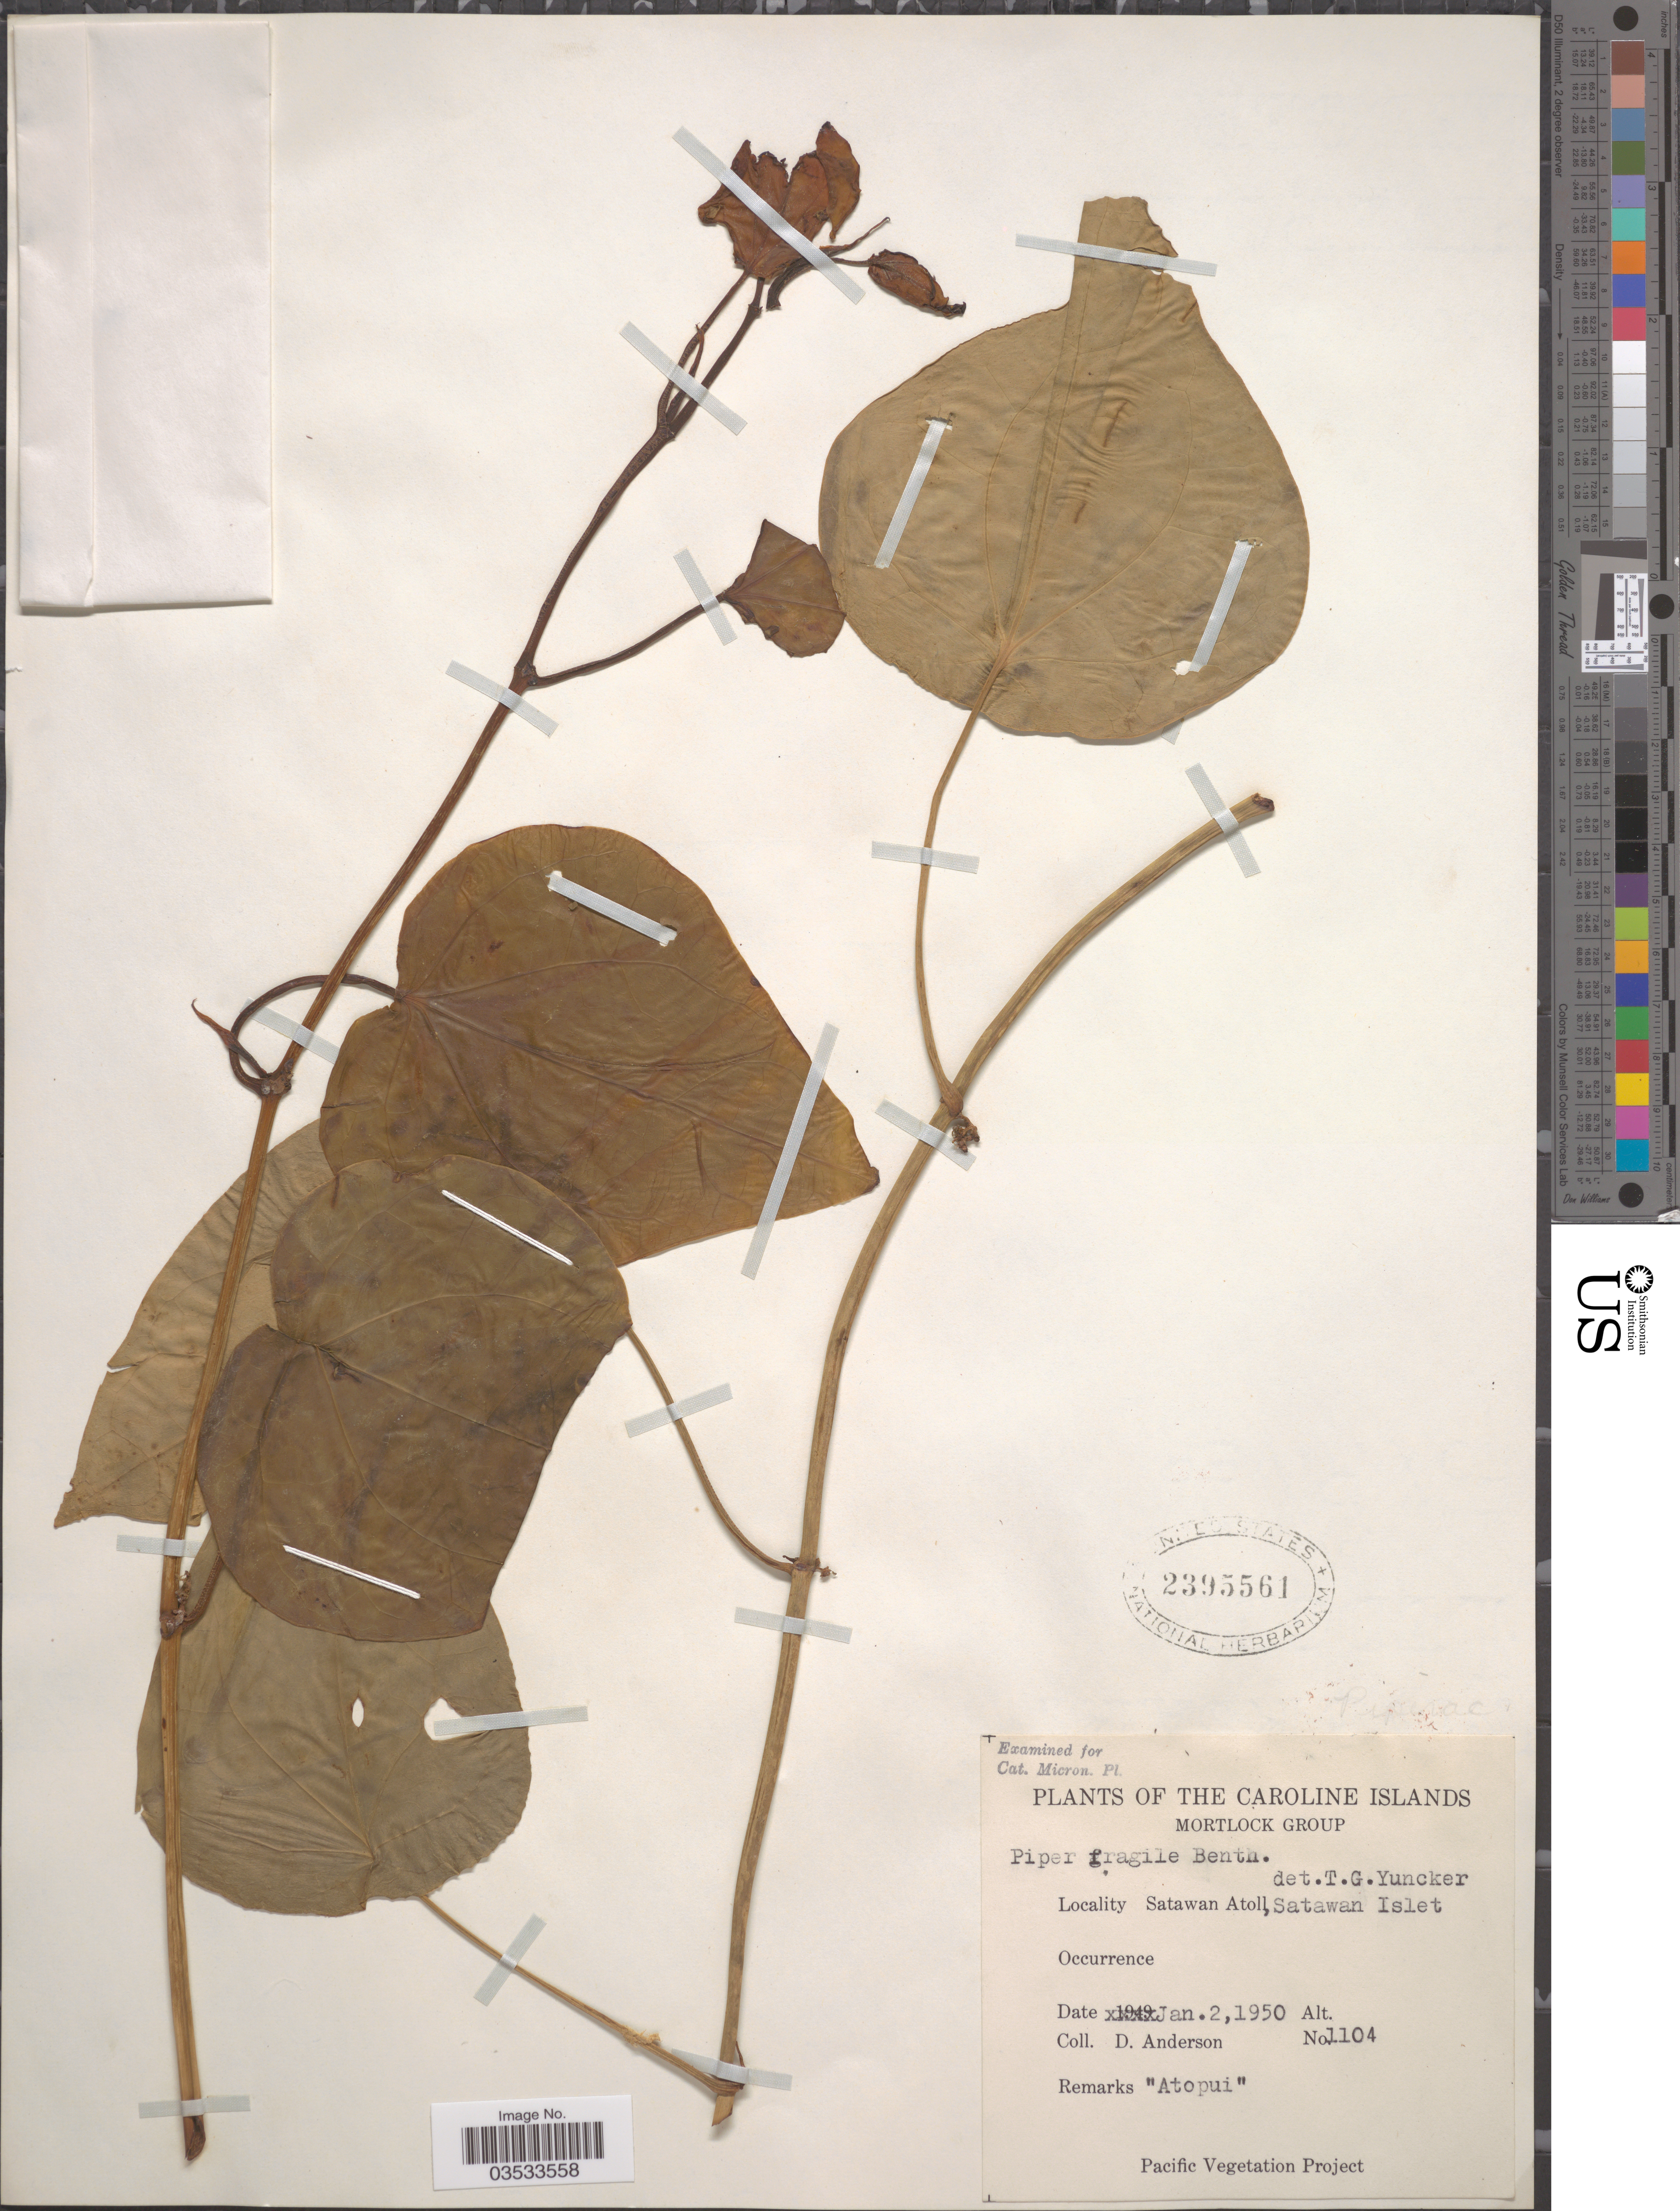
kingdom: Plantae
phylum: Tracheophyta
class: Magnoliopsida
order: Piperales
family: Piperaceae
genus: Piper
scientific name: Piper fragile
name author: Benth.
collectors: D. Anderson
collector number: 1104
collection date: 1950-01-02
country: Micronesia, Federated States of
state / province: Truk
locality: The Caroline Islands. Mortlock Group. Satawan Atoll, Satawan Islet.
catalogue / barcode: US 2395561